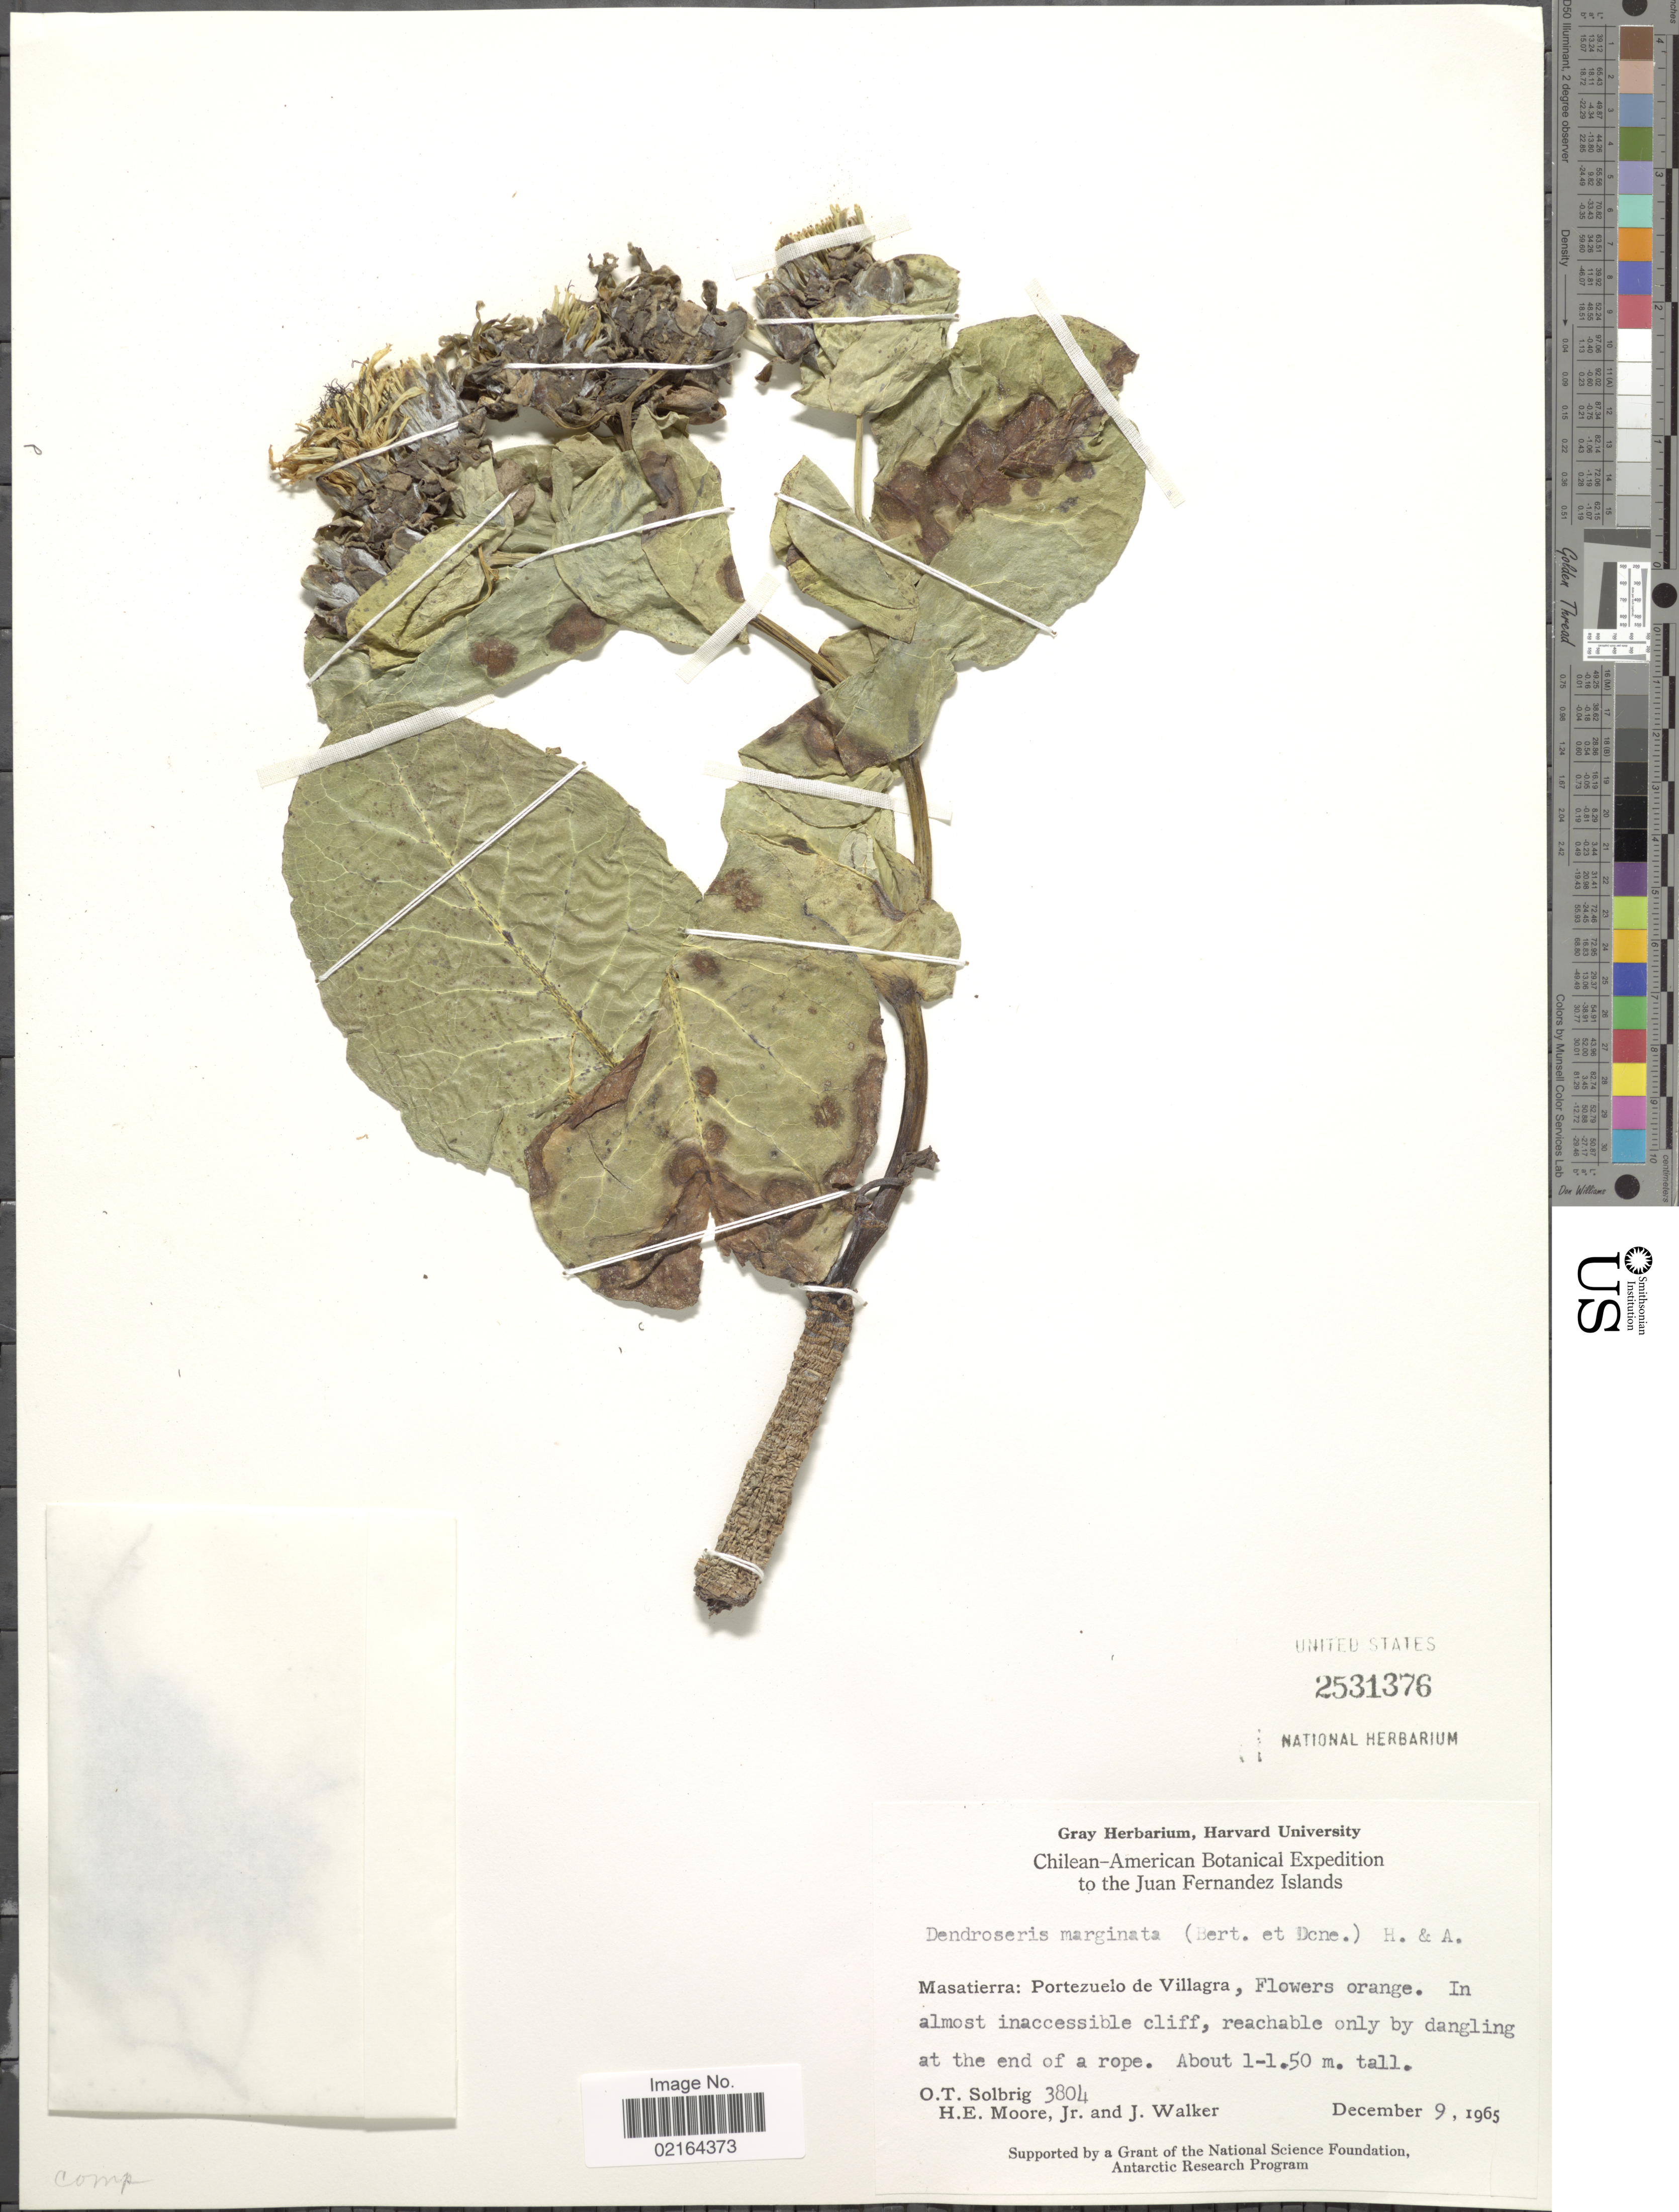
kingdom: Plantae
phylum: Tracheophyta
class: Magnoliopsida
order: Asterales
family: Asteraceae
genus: Sonchus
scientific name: Sonchus marginatus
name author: (Bertero ex Decne.) S.C. Kim & Mejías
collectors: O. T. Solbrig, H. Moore & J. Walker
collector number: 3804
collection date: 1965-12-09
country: Chile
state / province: Valparaíso (V)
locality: Masatierra: Portezuelo de Villagra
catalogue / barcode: US 2531376